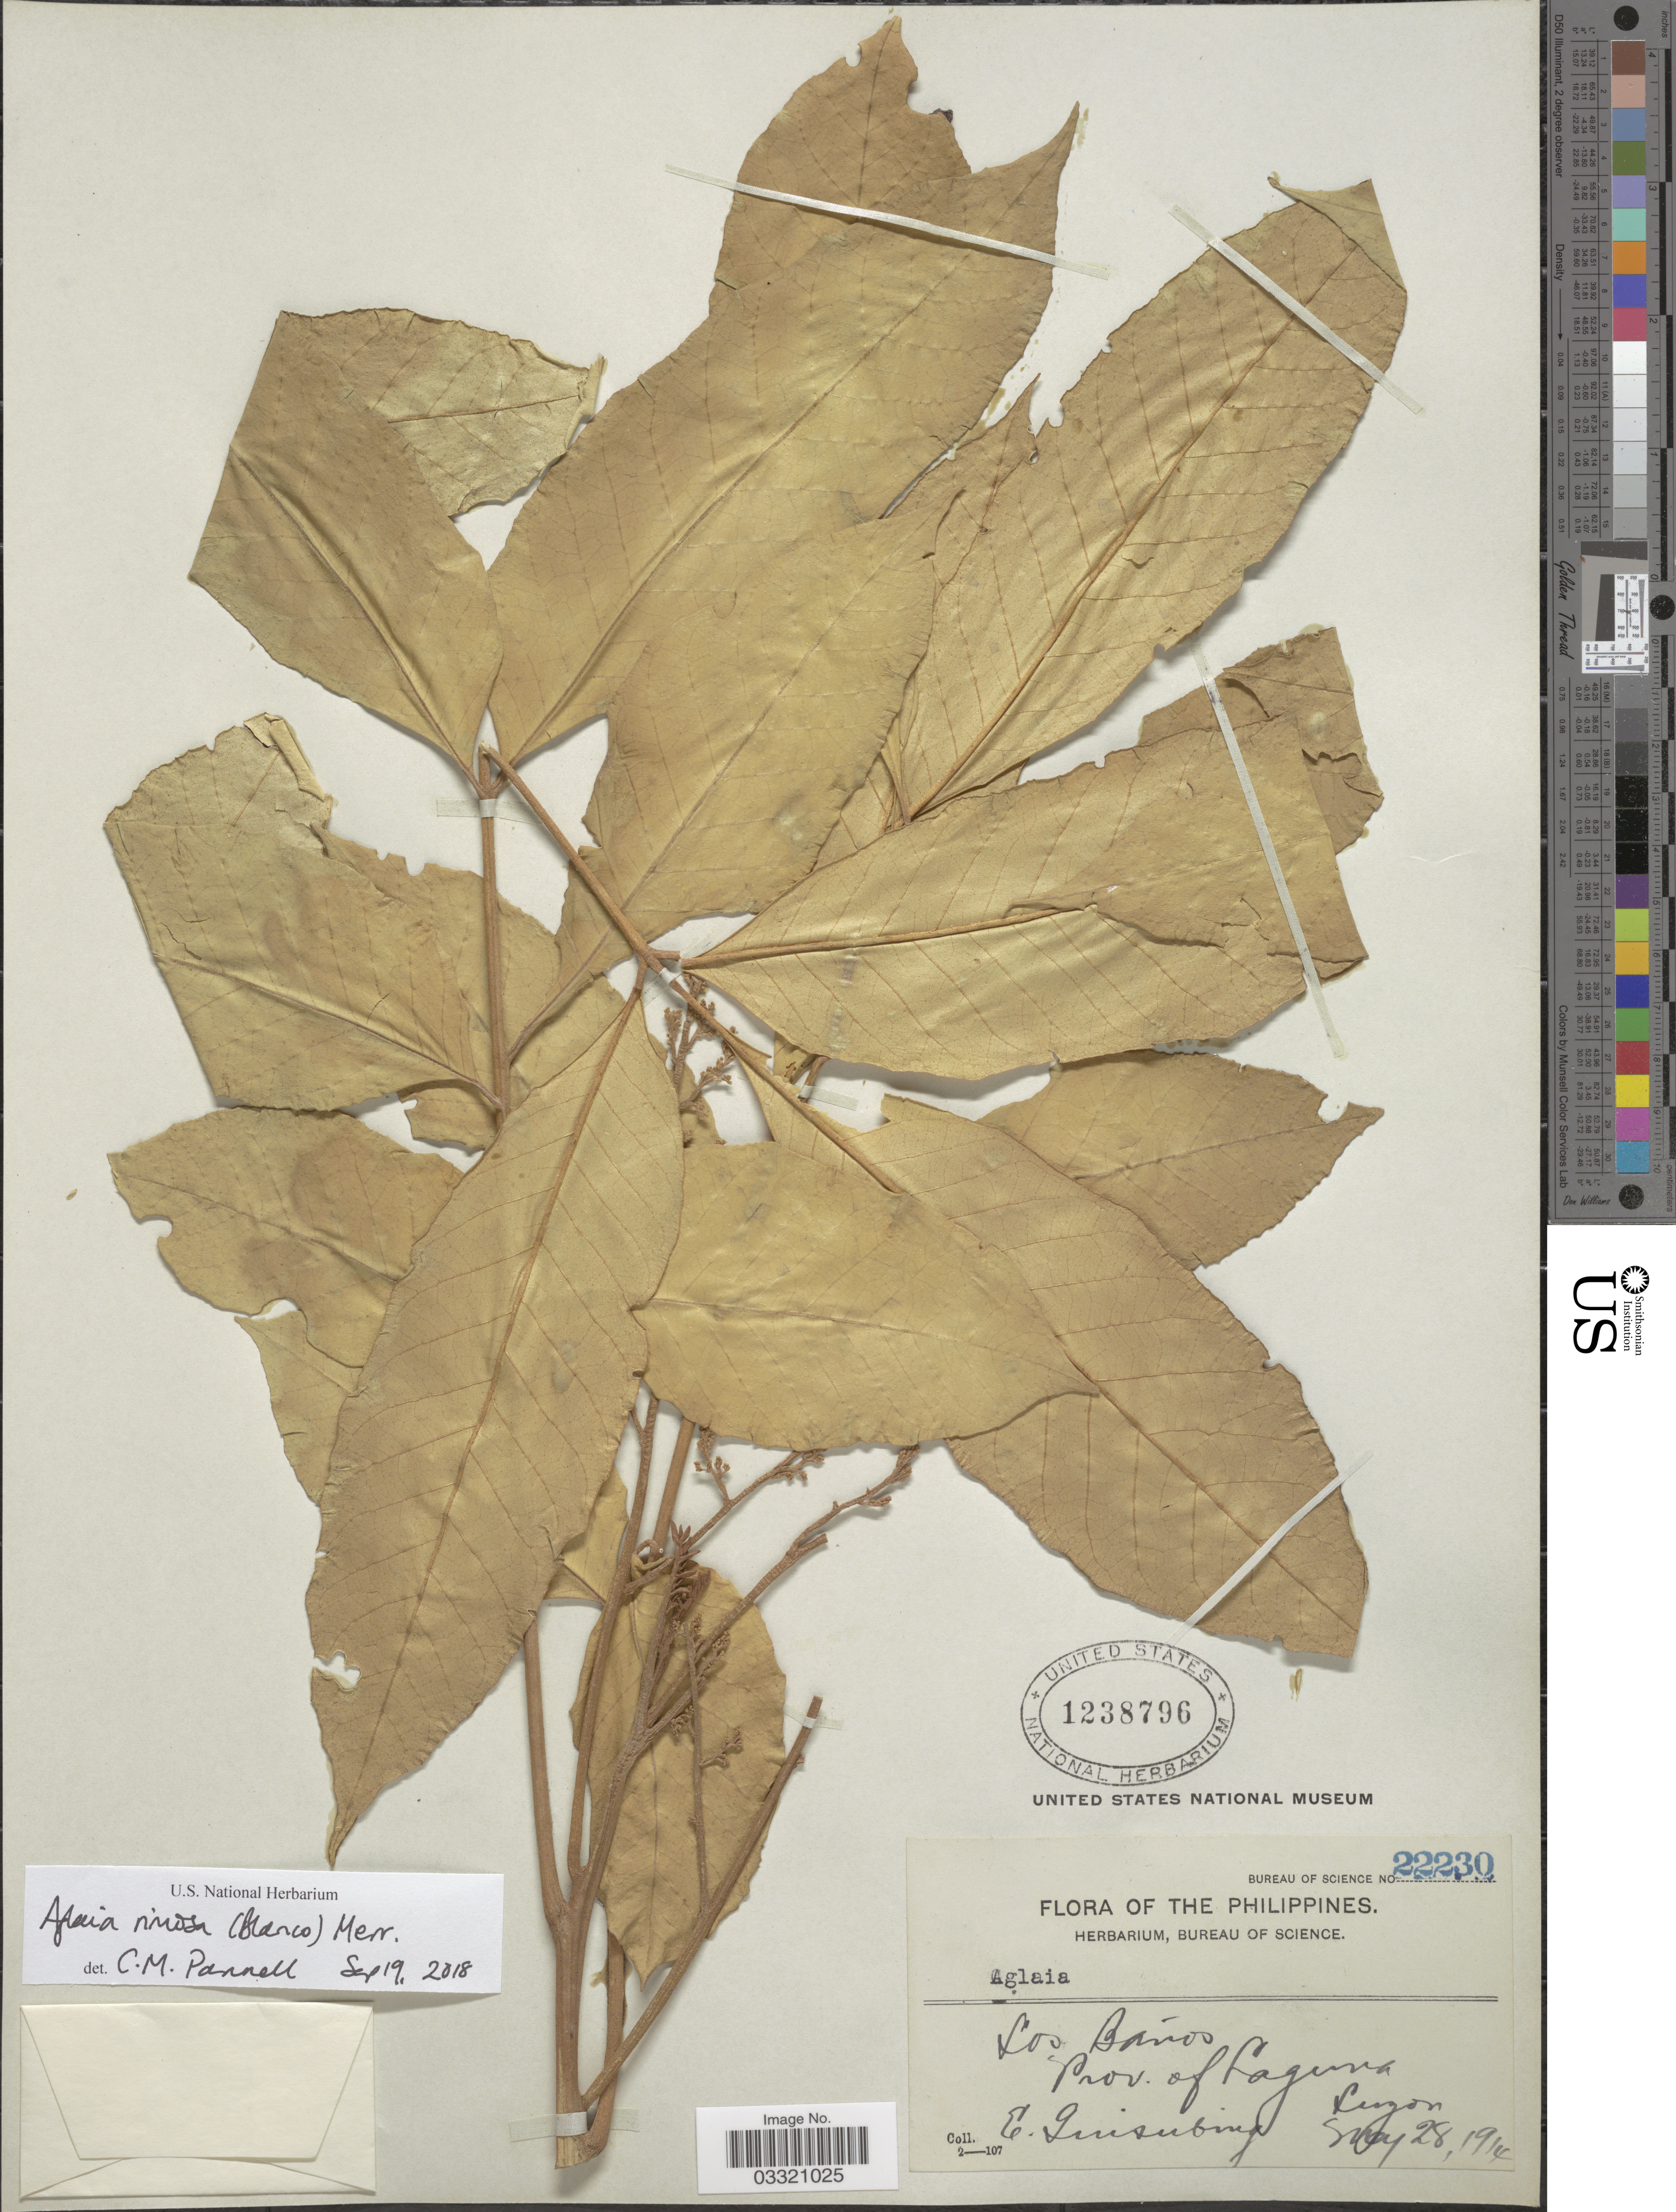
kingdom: Plantae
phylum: Tracheophyta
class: Magnoliopsida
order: Sapindales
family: Meliaceae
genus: Aglaia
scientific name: Aglaia rimosa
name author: (Blanco) Merr.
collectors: E. Guisubing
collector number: Bureau of Science 22230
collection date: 1914-05-28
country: Philippines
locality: Los Baños. Prov. of Laguna. Luzon.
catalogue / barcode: US 1238796